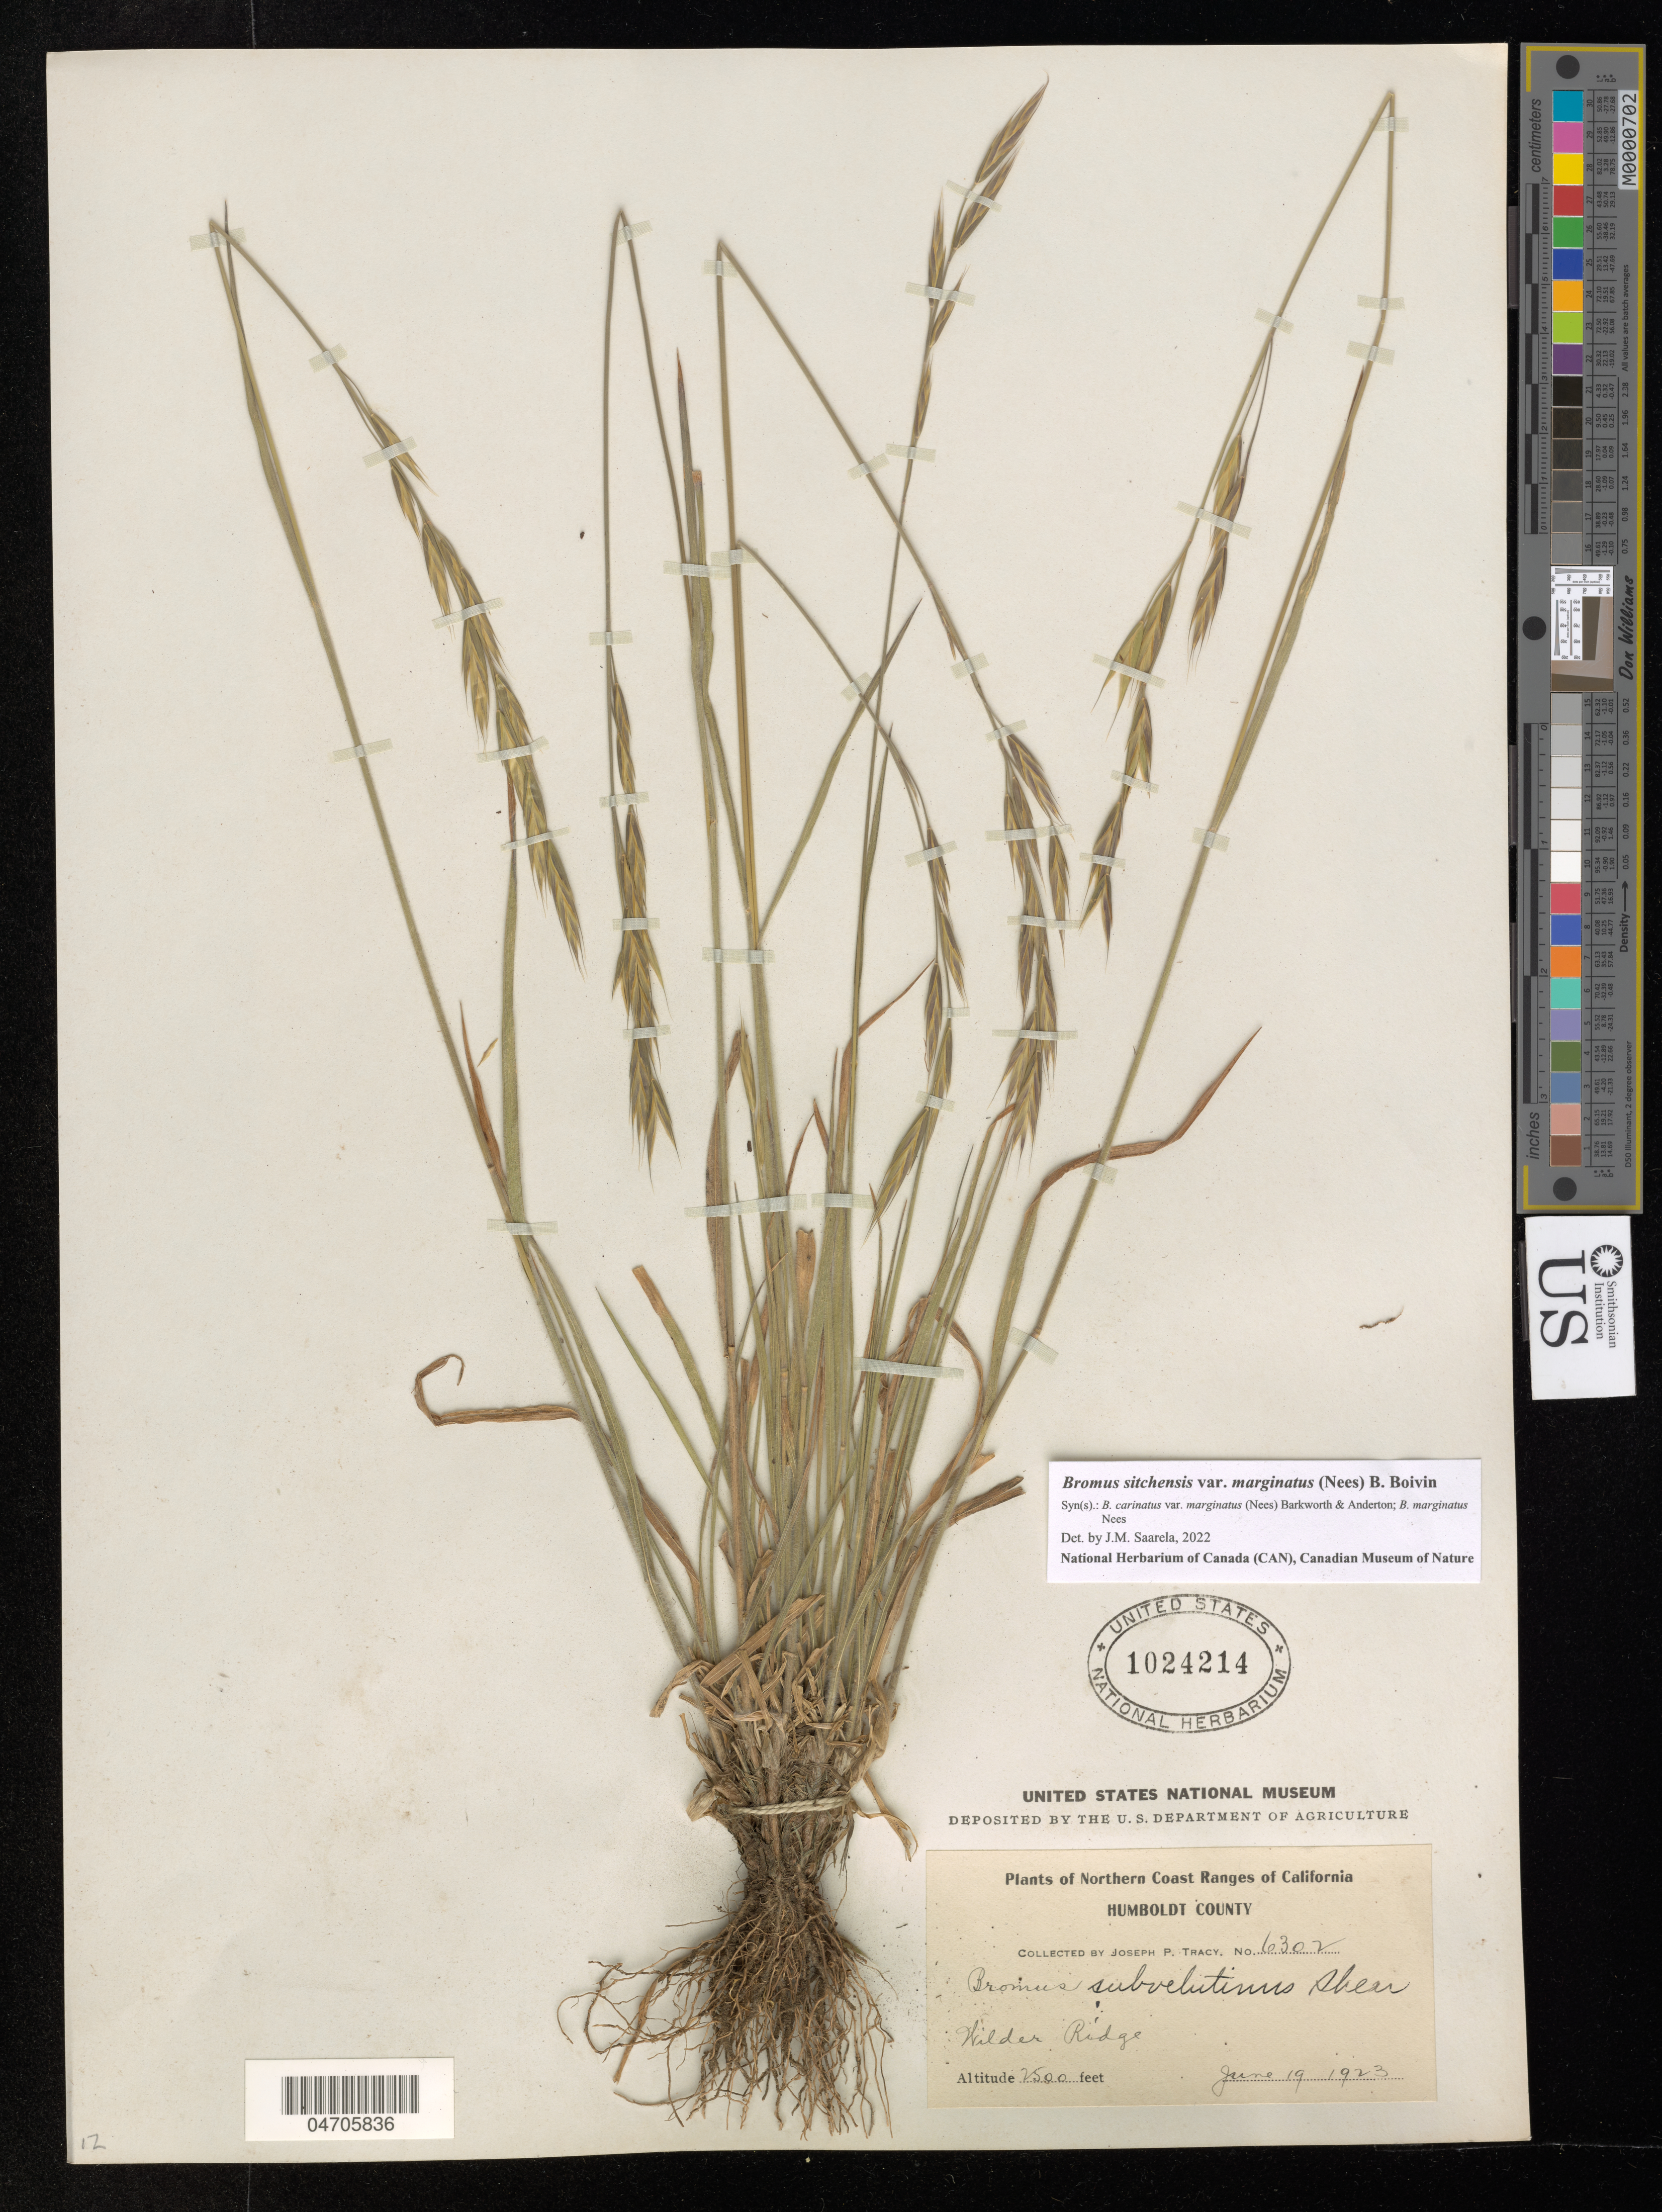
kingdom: Plantae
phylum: Tracheophyta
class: Liliopsida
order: Poales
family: Poaceae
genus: Bromus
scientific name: Bromus sitchensis var. polyanthus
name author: (Scribn. ex Shear) R.E. Brainerd & Otting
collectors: J. Tracy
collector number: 6302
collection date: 1923-06-19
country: United States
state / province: California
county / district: Humboldt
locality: Northern Coast Ranges of California. Humboldt County. Wilder Ridge.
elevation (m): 762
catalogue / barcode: US 1024214